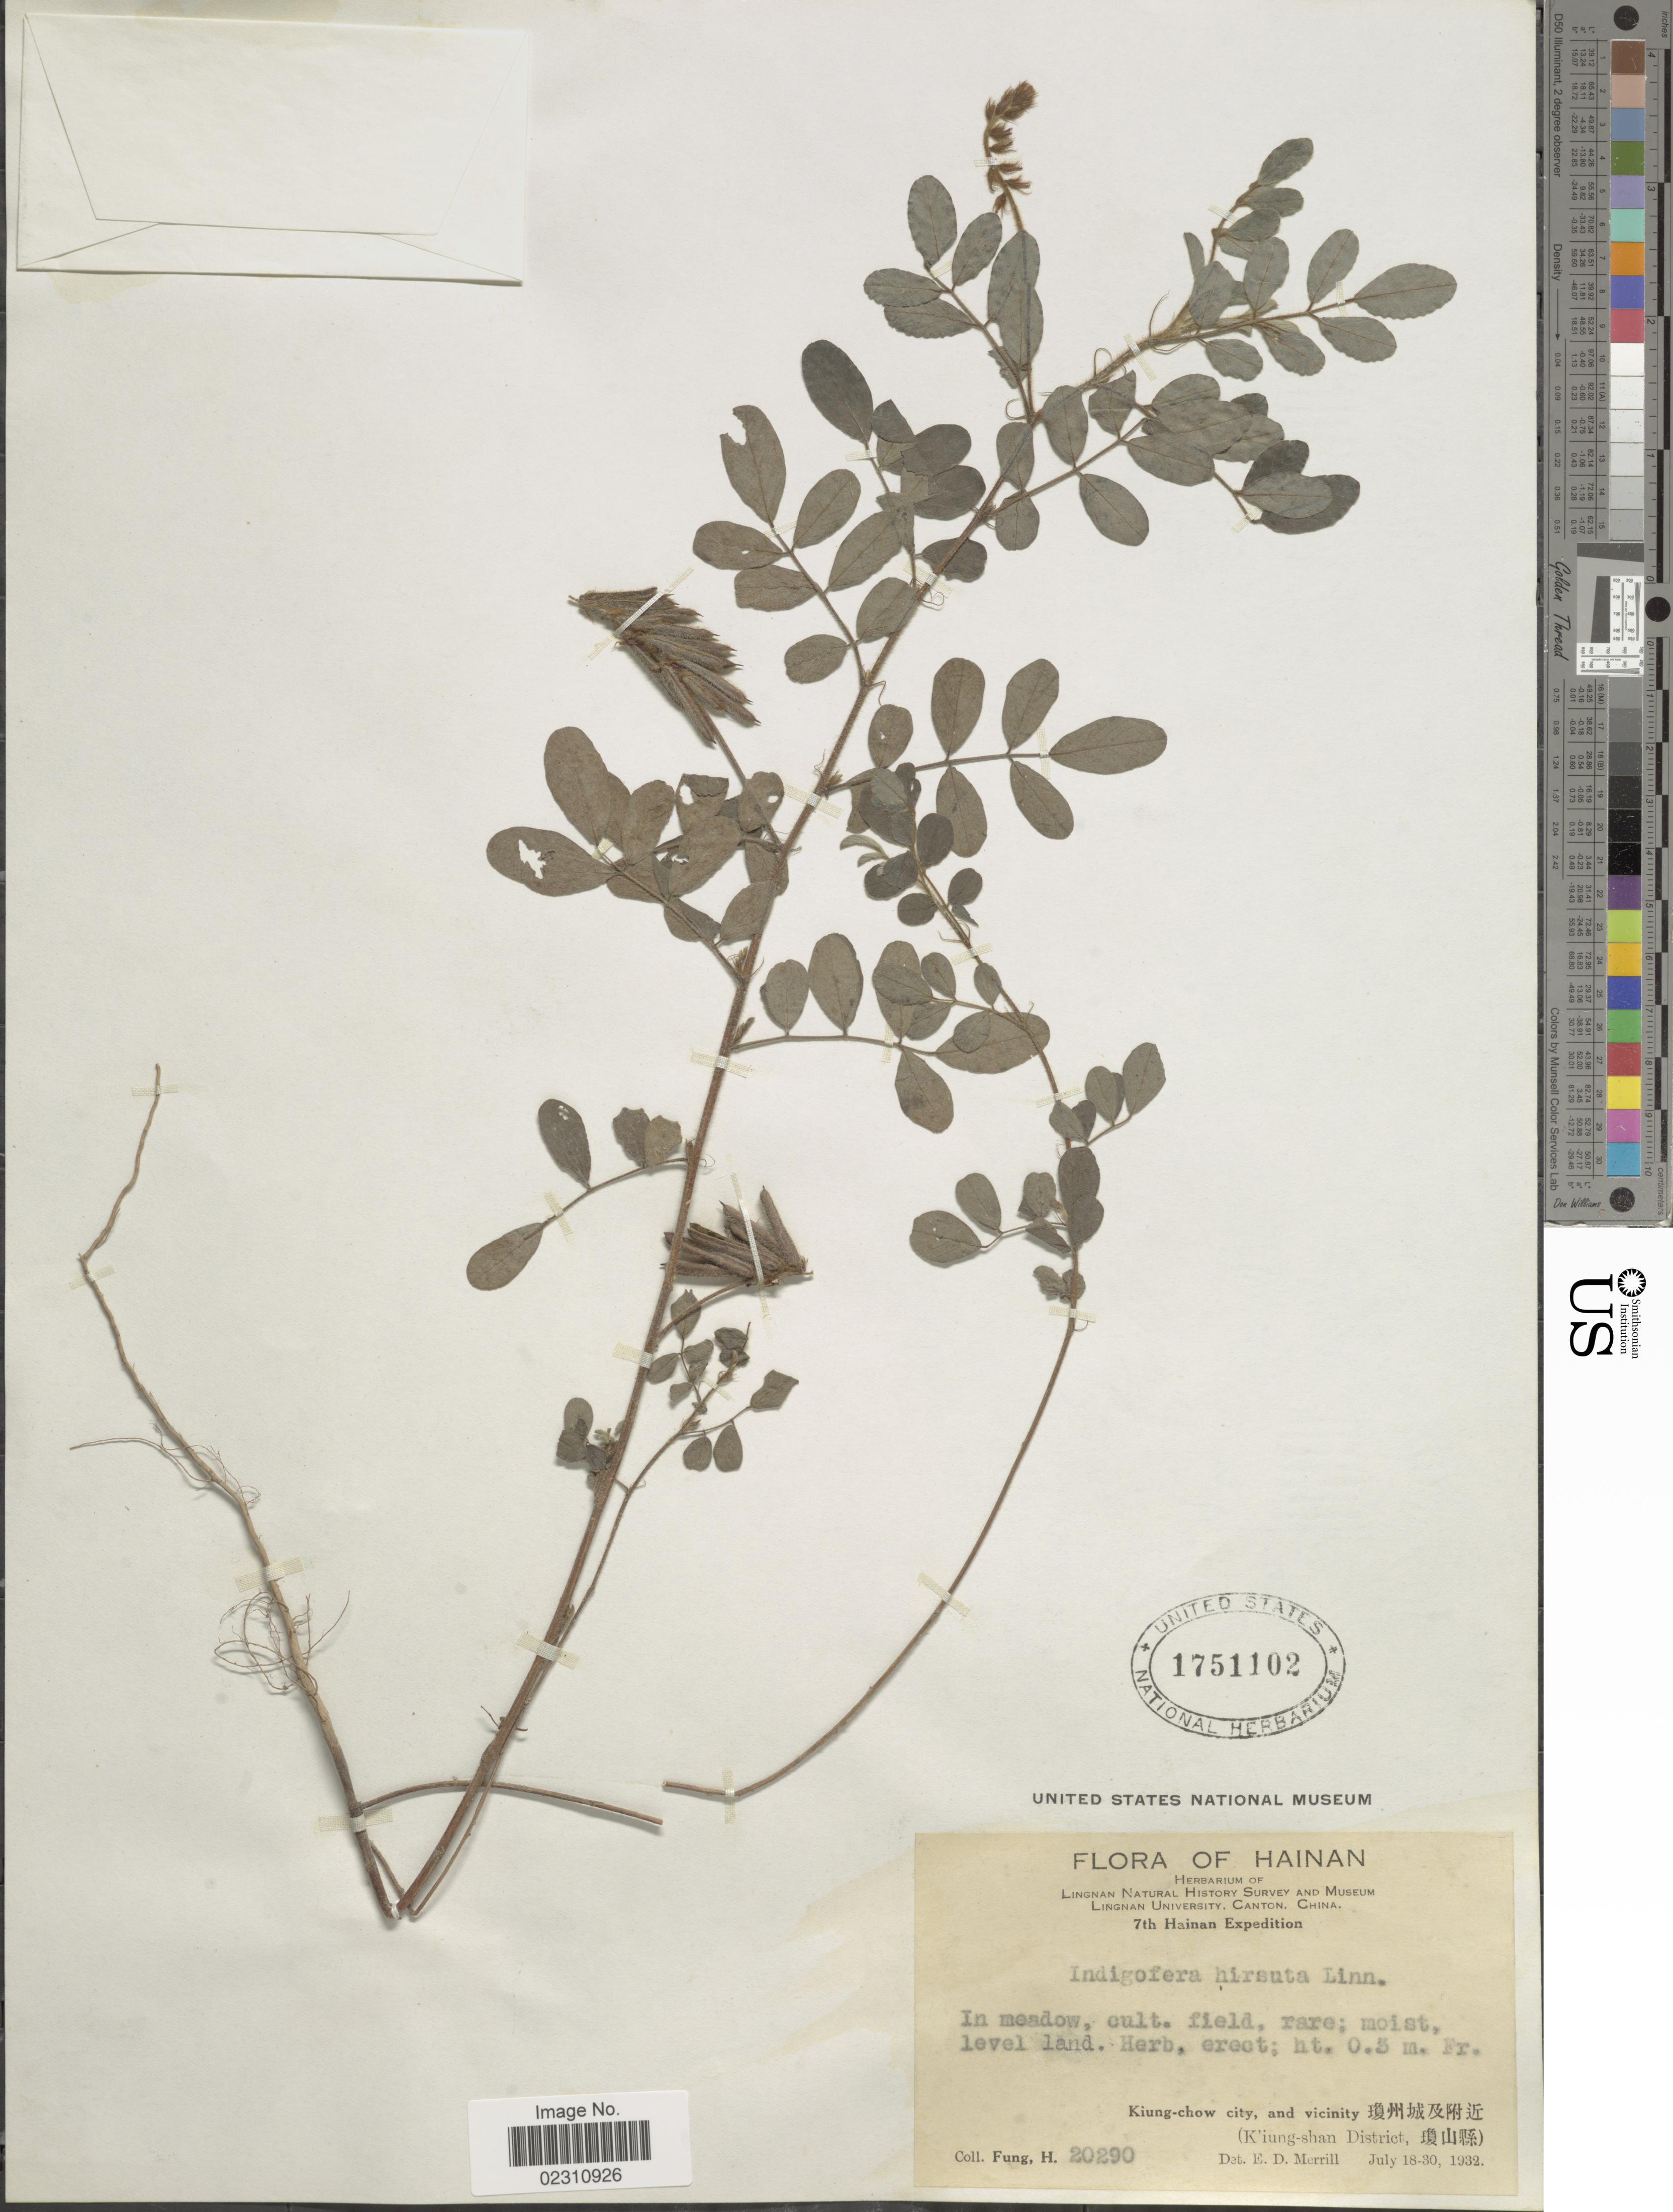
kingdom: Plantae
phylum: Tracheophyta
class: Magnoliopsida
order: Fabales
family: Fabaceae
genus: Indigofera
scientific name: Indigofera hirsuta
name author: L.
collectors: H. Fung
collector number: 20290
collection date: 1932-07-18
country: China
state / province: Hainan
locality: Hainan,Kiung-chow city, and vicinity [interpreted](K'iung-shan District.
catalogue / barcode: US 1751102